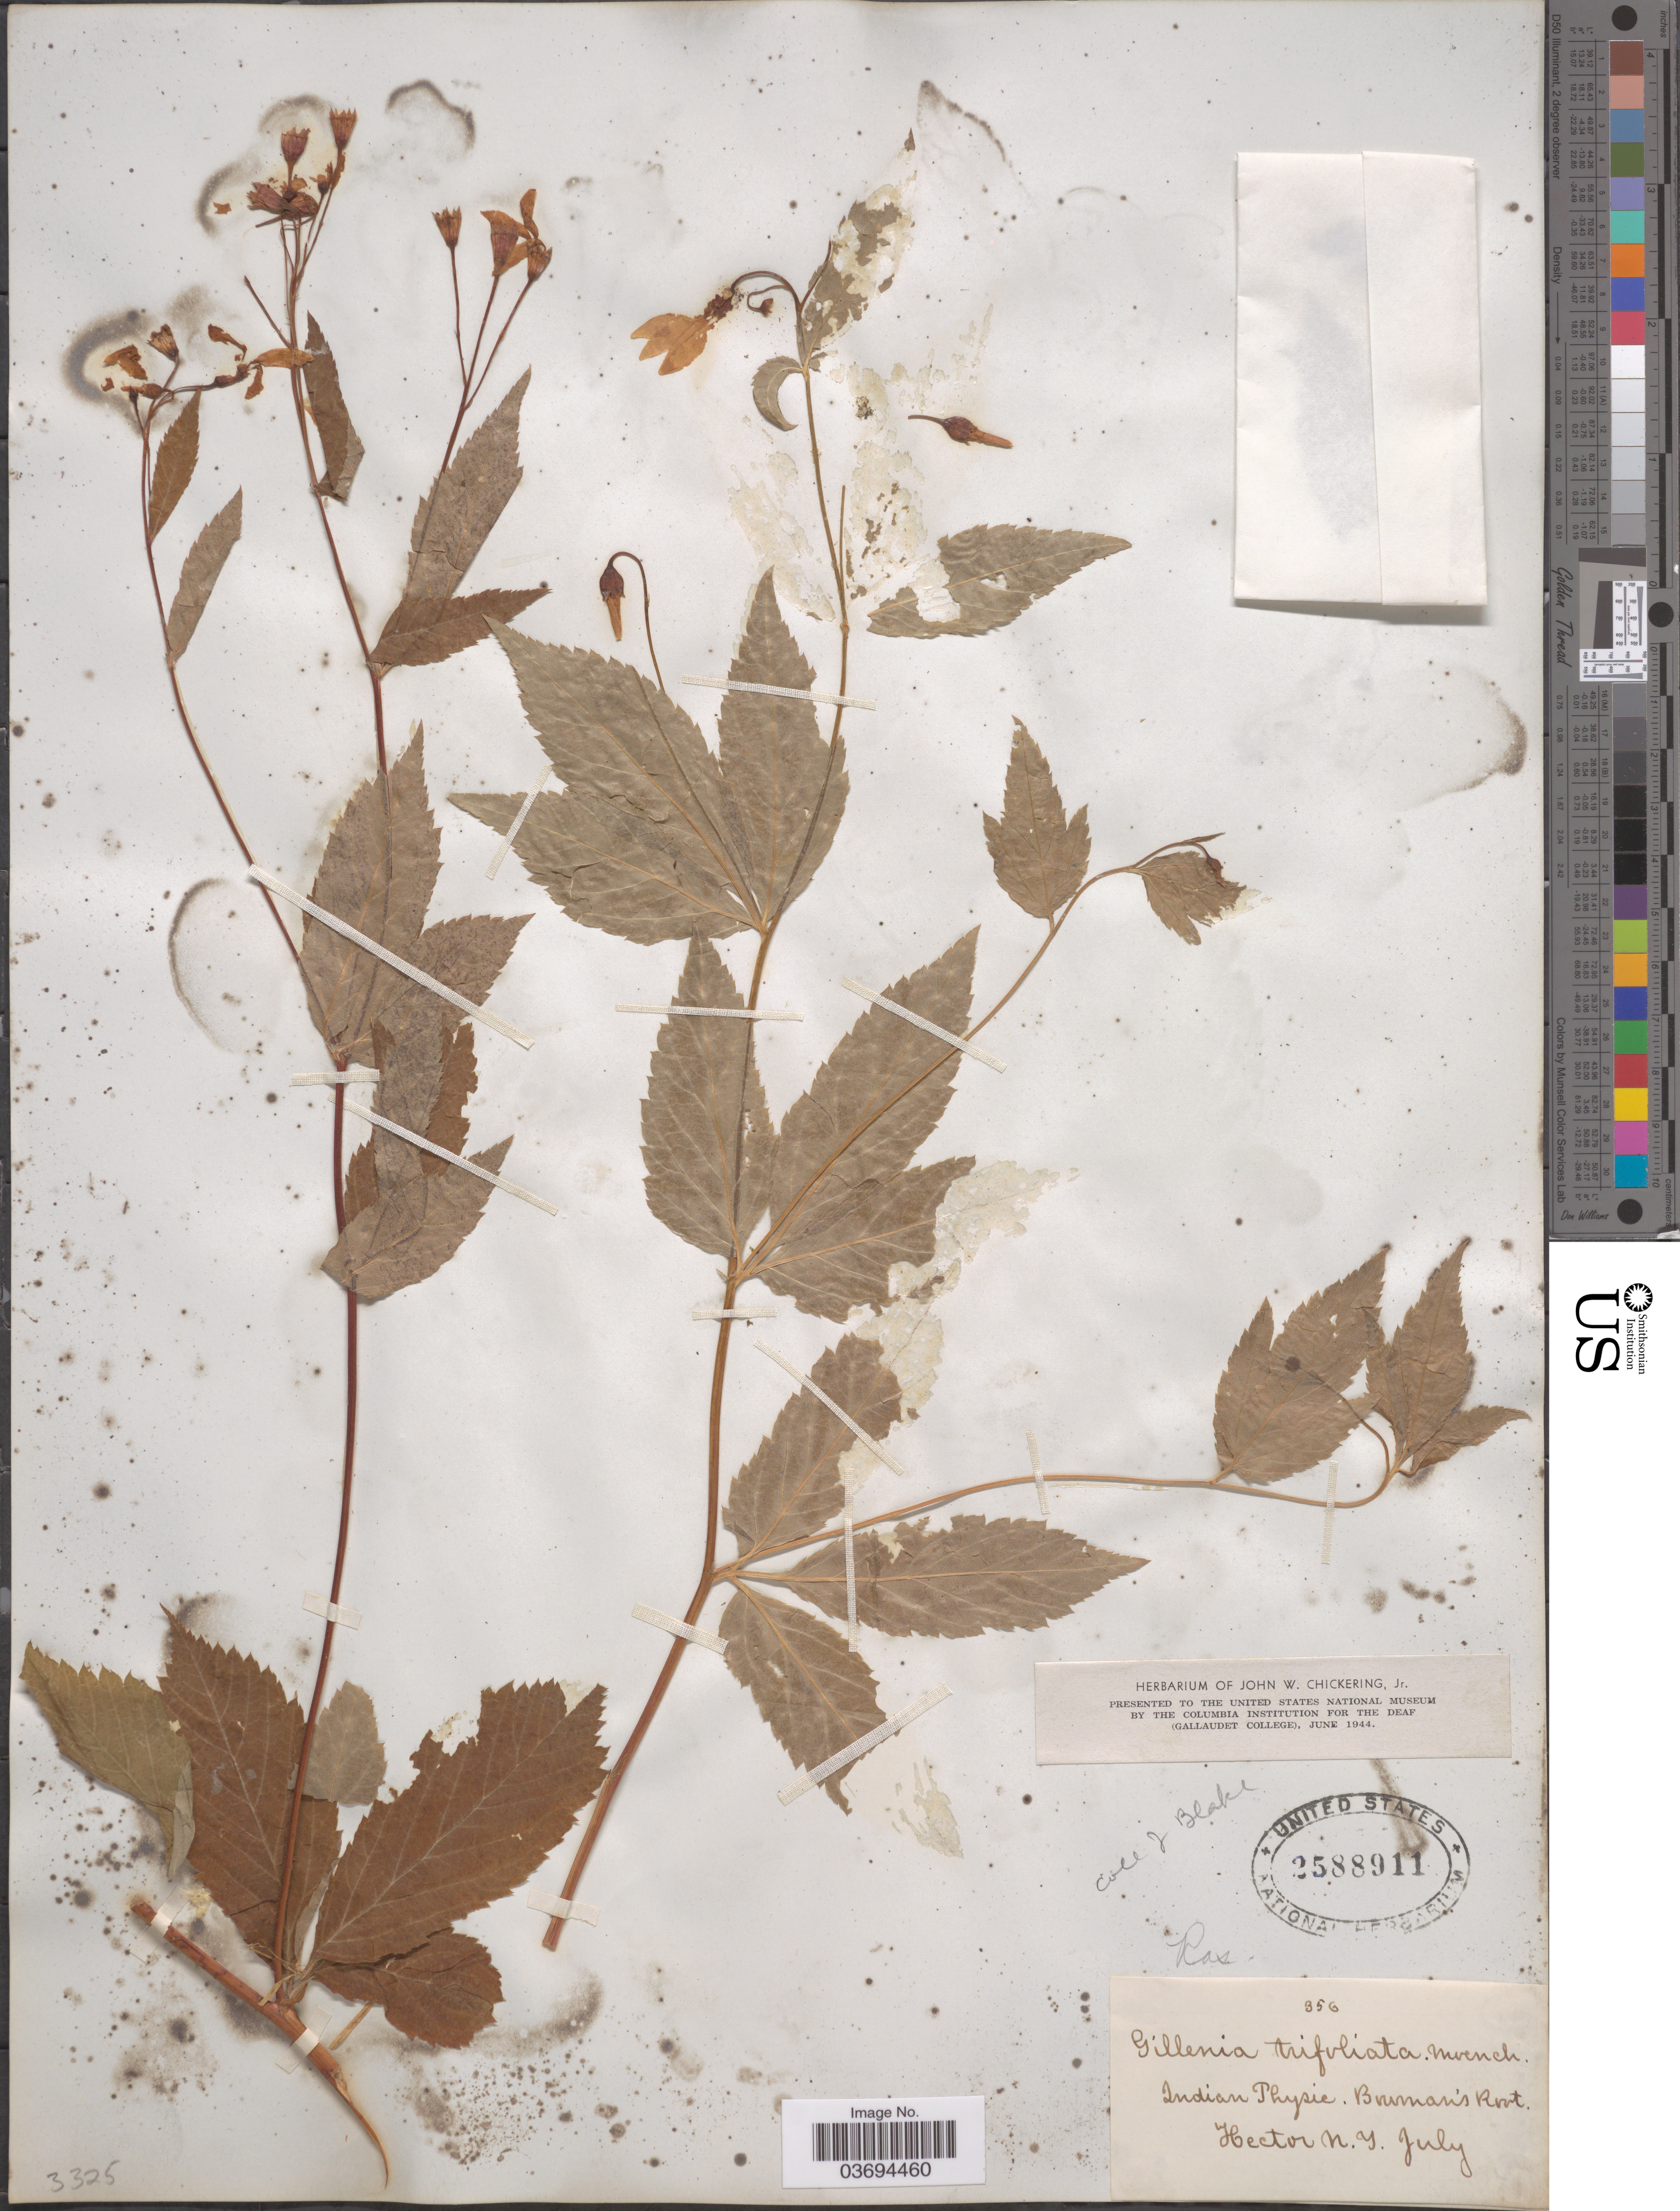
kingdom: Plantae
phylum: Tracheophyta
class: Magnoliopsida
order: Rosales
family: Rosaceae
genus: Gillenia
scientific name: Gillenia trifoliata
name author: (L.) Moench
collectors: J. Blake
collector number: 356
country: United States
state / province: New York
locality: Hector.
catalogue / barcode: US 2588911